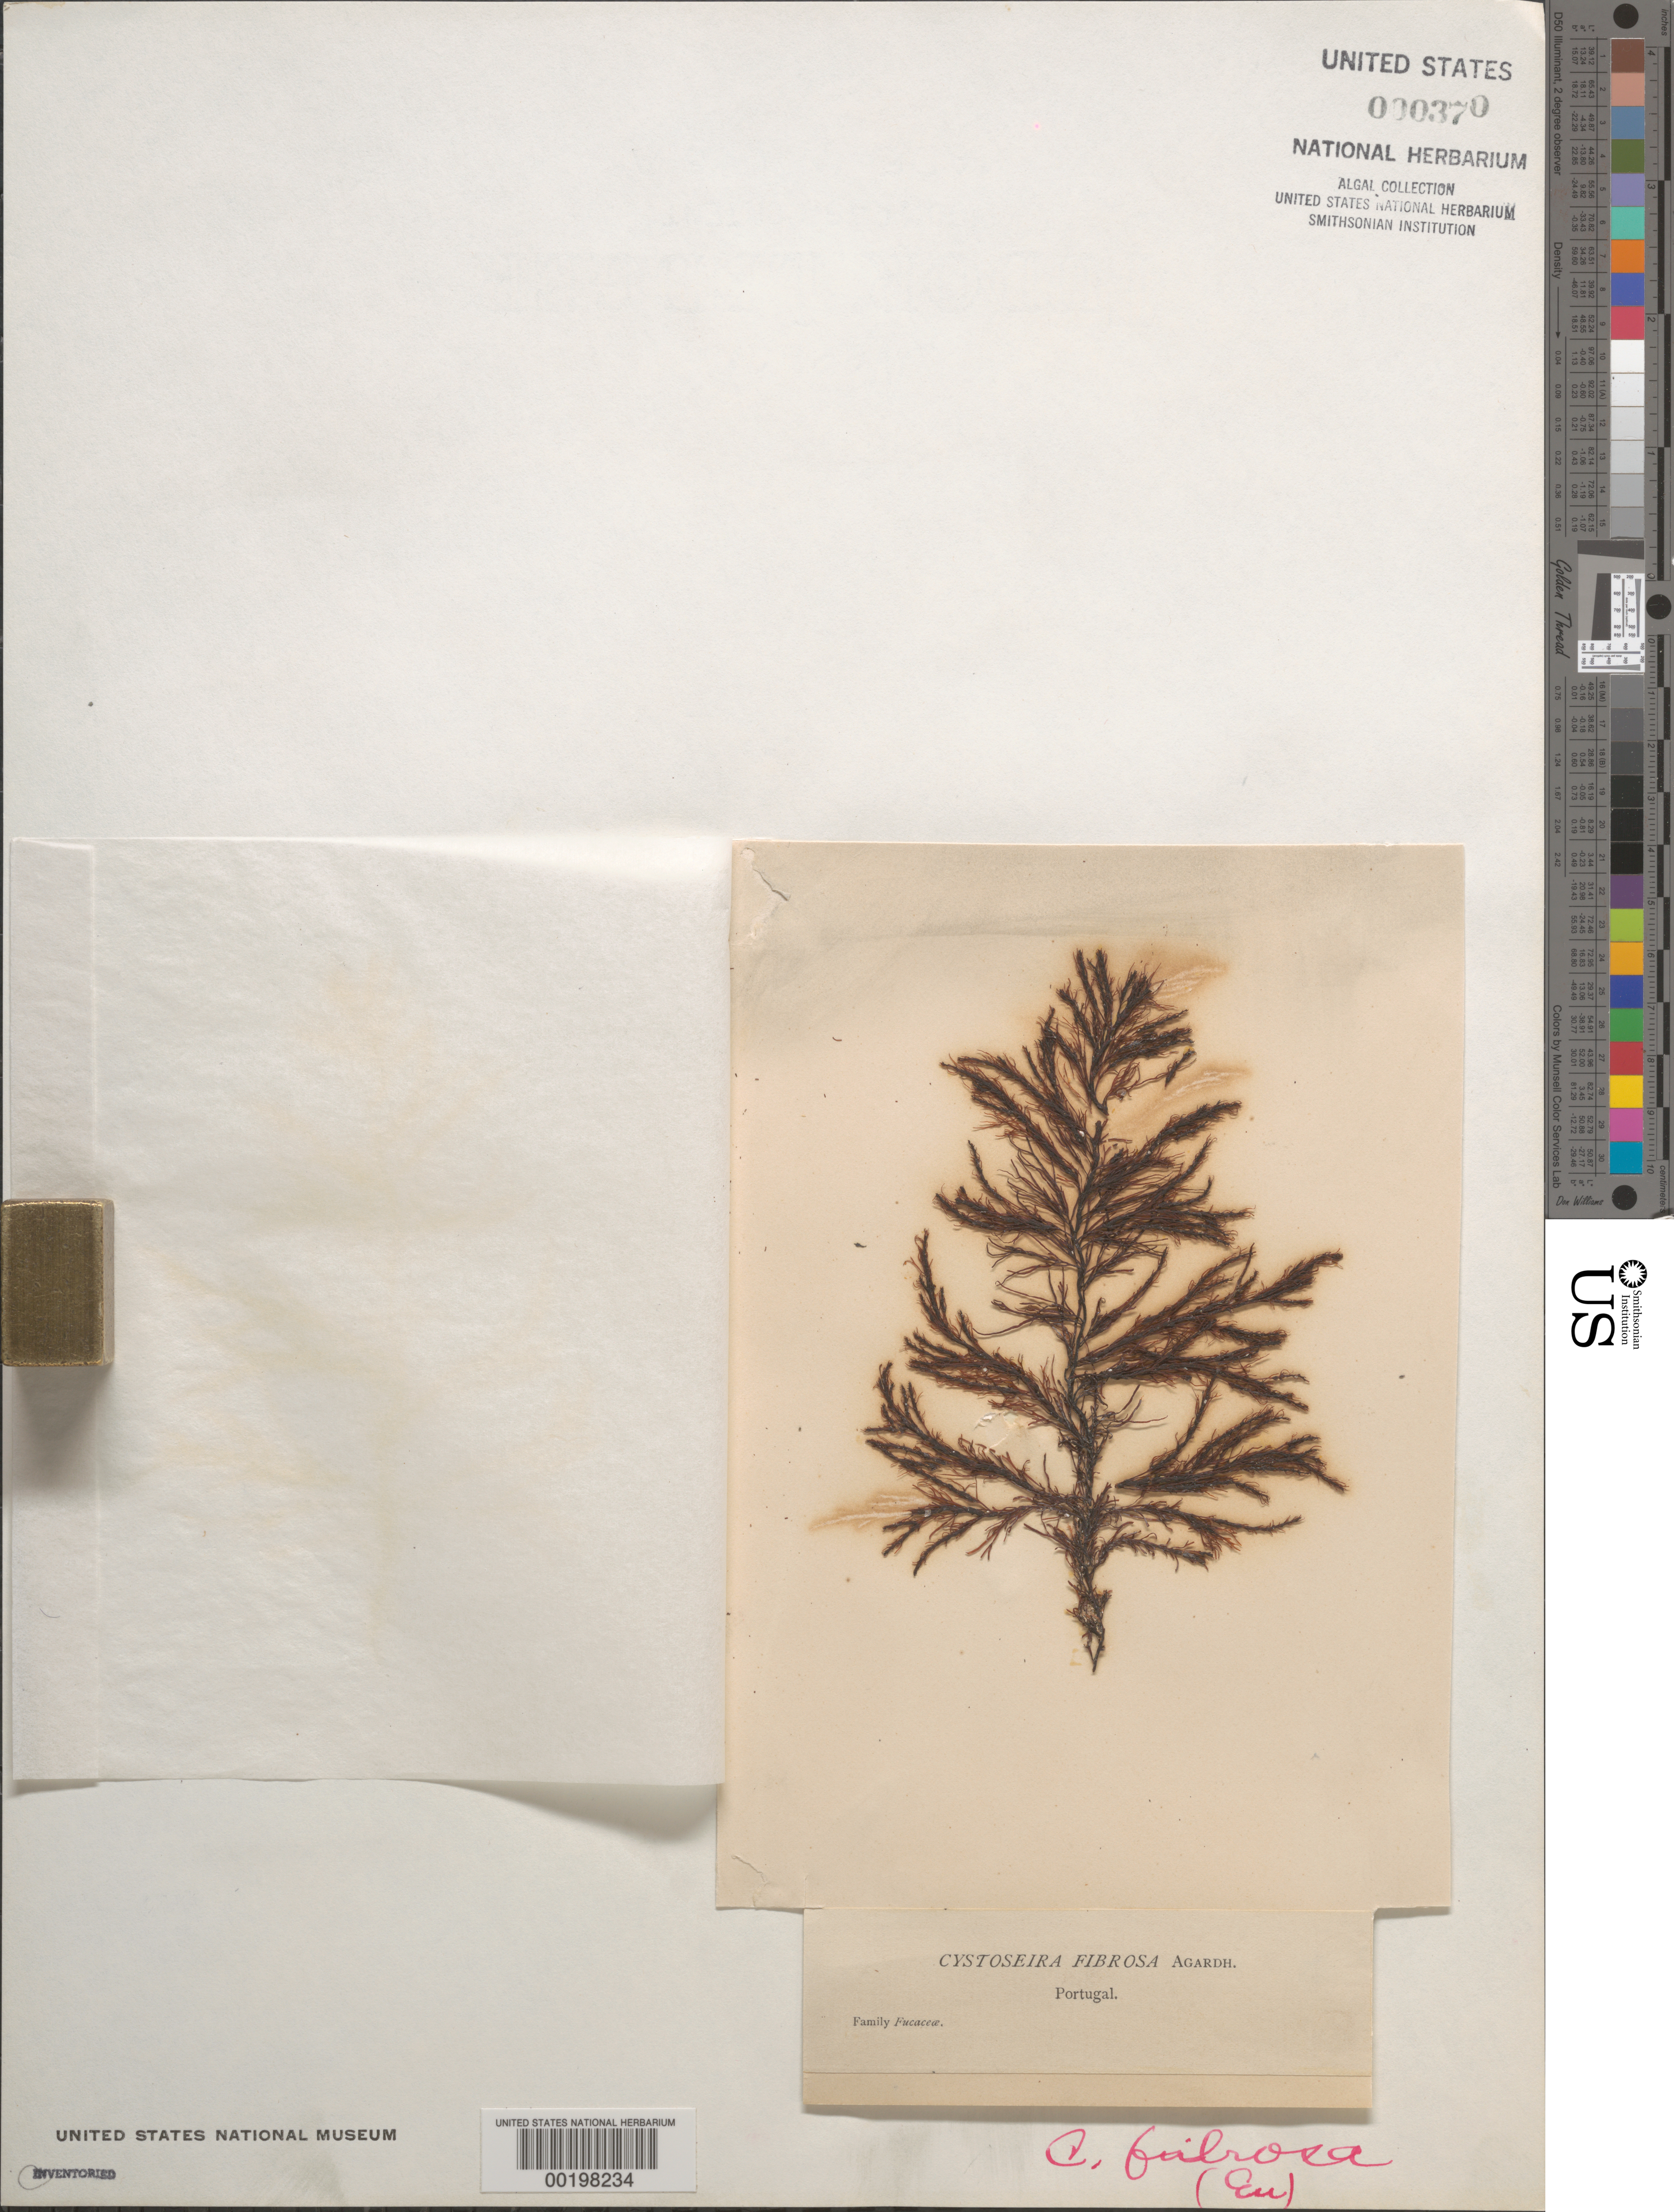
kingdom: Chromista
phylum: Ochrophyta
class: Phaeophyceae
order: Fucales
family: Sargassaceae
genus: Gongolaria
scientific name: Gongolaria baccata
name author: (S.G.Gmelin) Molinari & Guiry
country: Portugal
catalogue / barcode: US 370